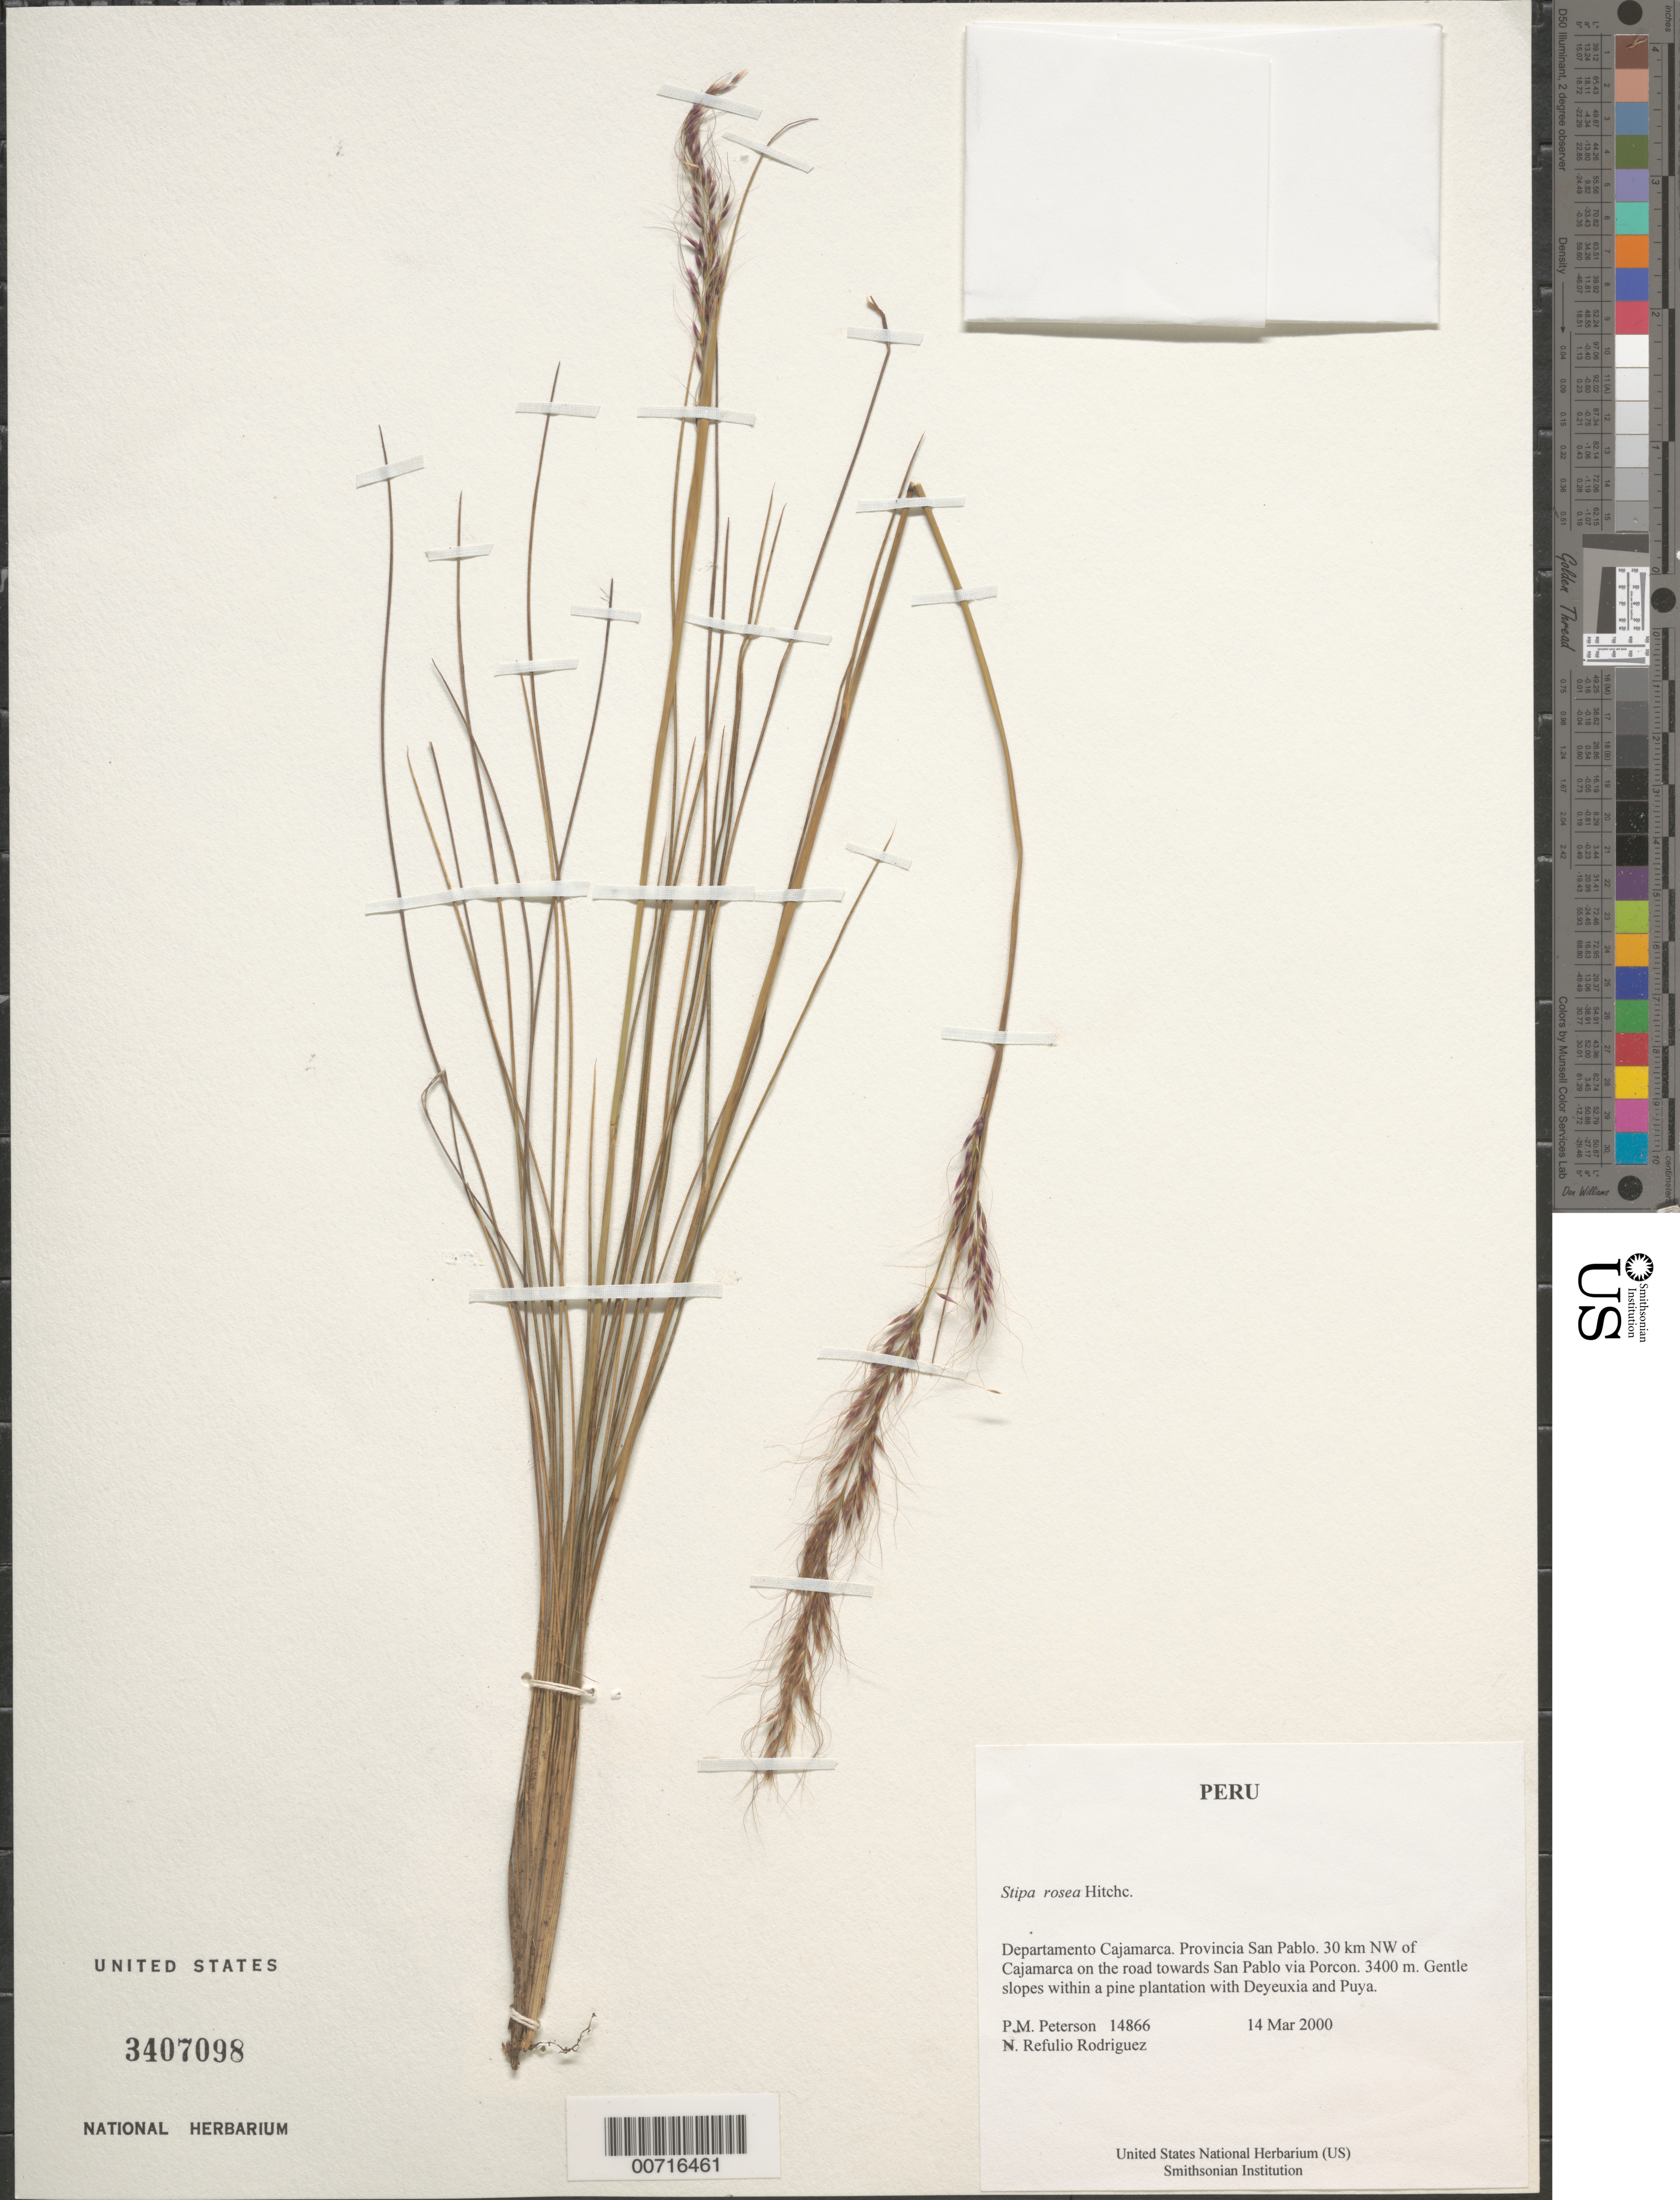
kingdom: Plantae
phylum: Tracheophyta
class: Liliopsida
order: Poales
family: Poaceae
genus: Stipa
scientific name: Stipa rosea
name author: Hitchc.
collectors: P. M. Peterson & N. Refulio-Rodríguez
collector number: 14866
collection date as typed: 14 Mar 2000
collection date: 2000-03-14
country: Peru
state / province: Cajamarca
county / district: San Pablo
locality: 30 km NW of Cajamarca on the road towards San Pablo via Porcon.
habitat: Gentle slopes within a pine plantation with Deyeuxia and Puya.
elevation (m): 3400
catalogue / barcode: US 3407098